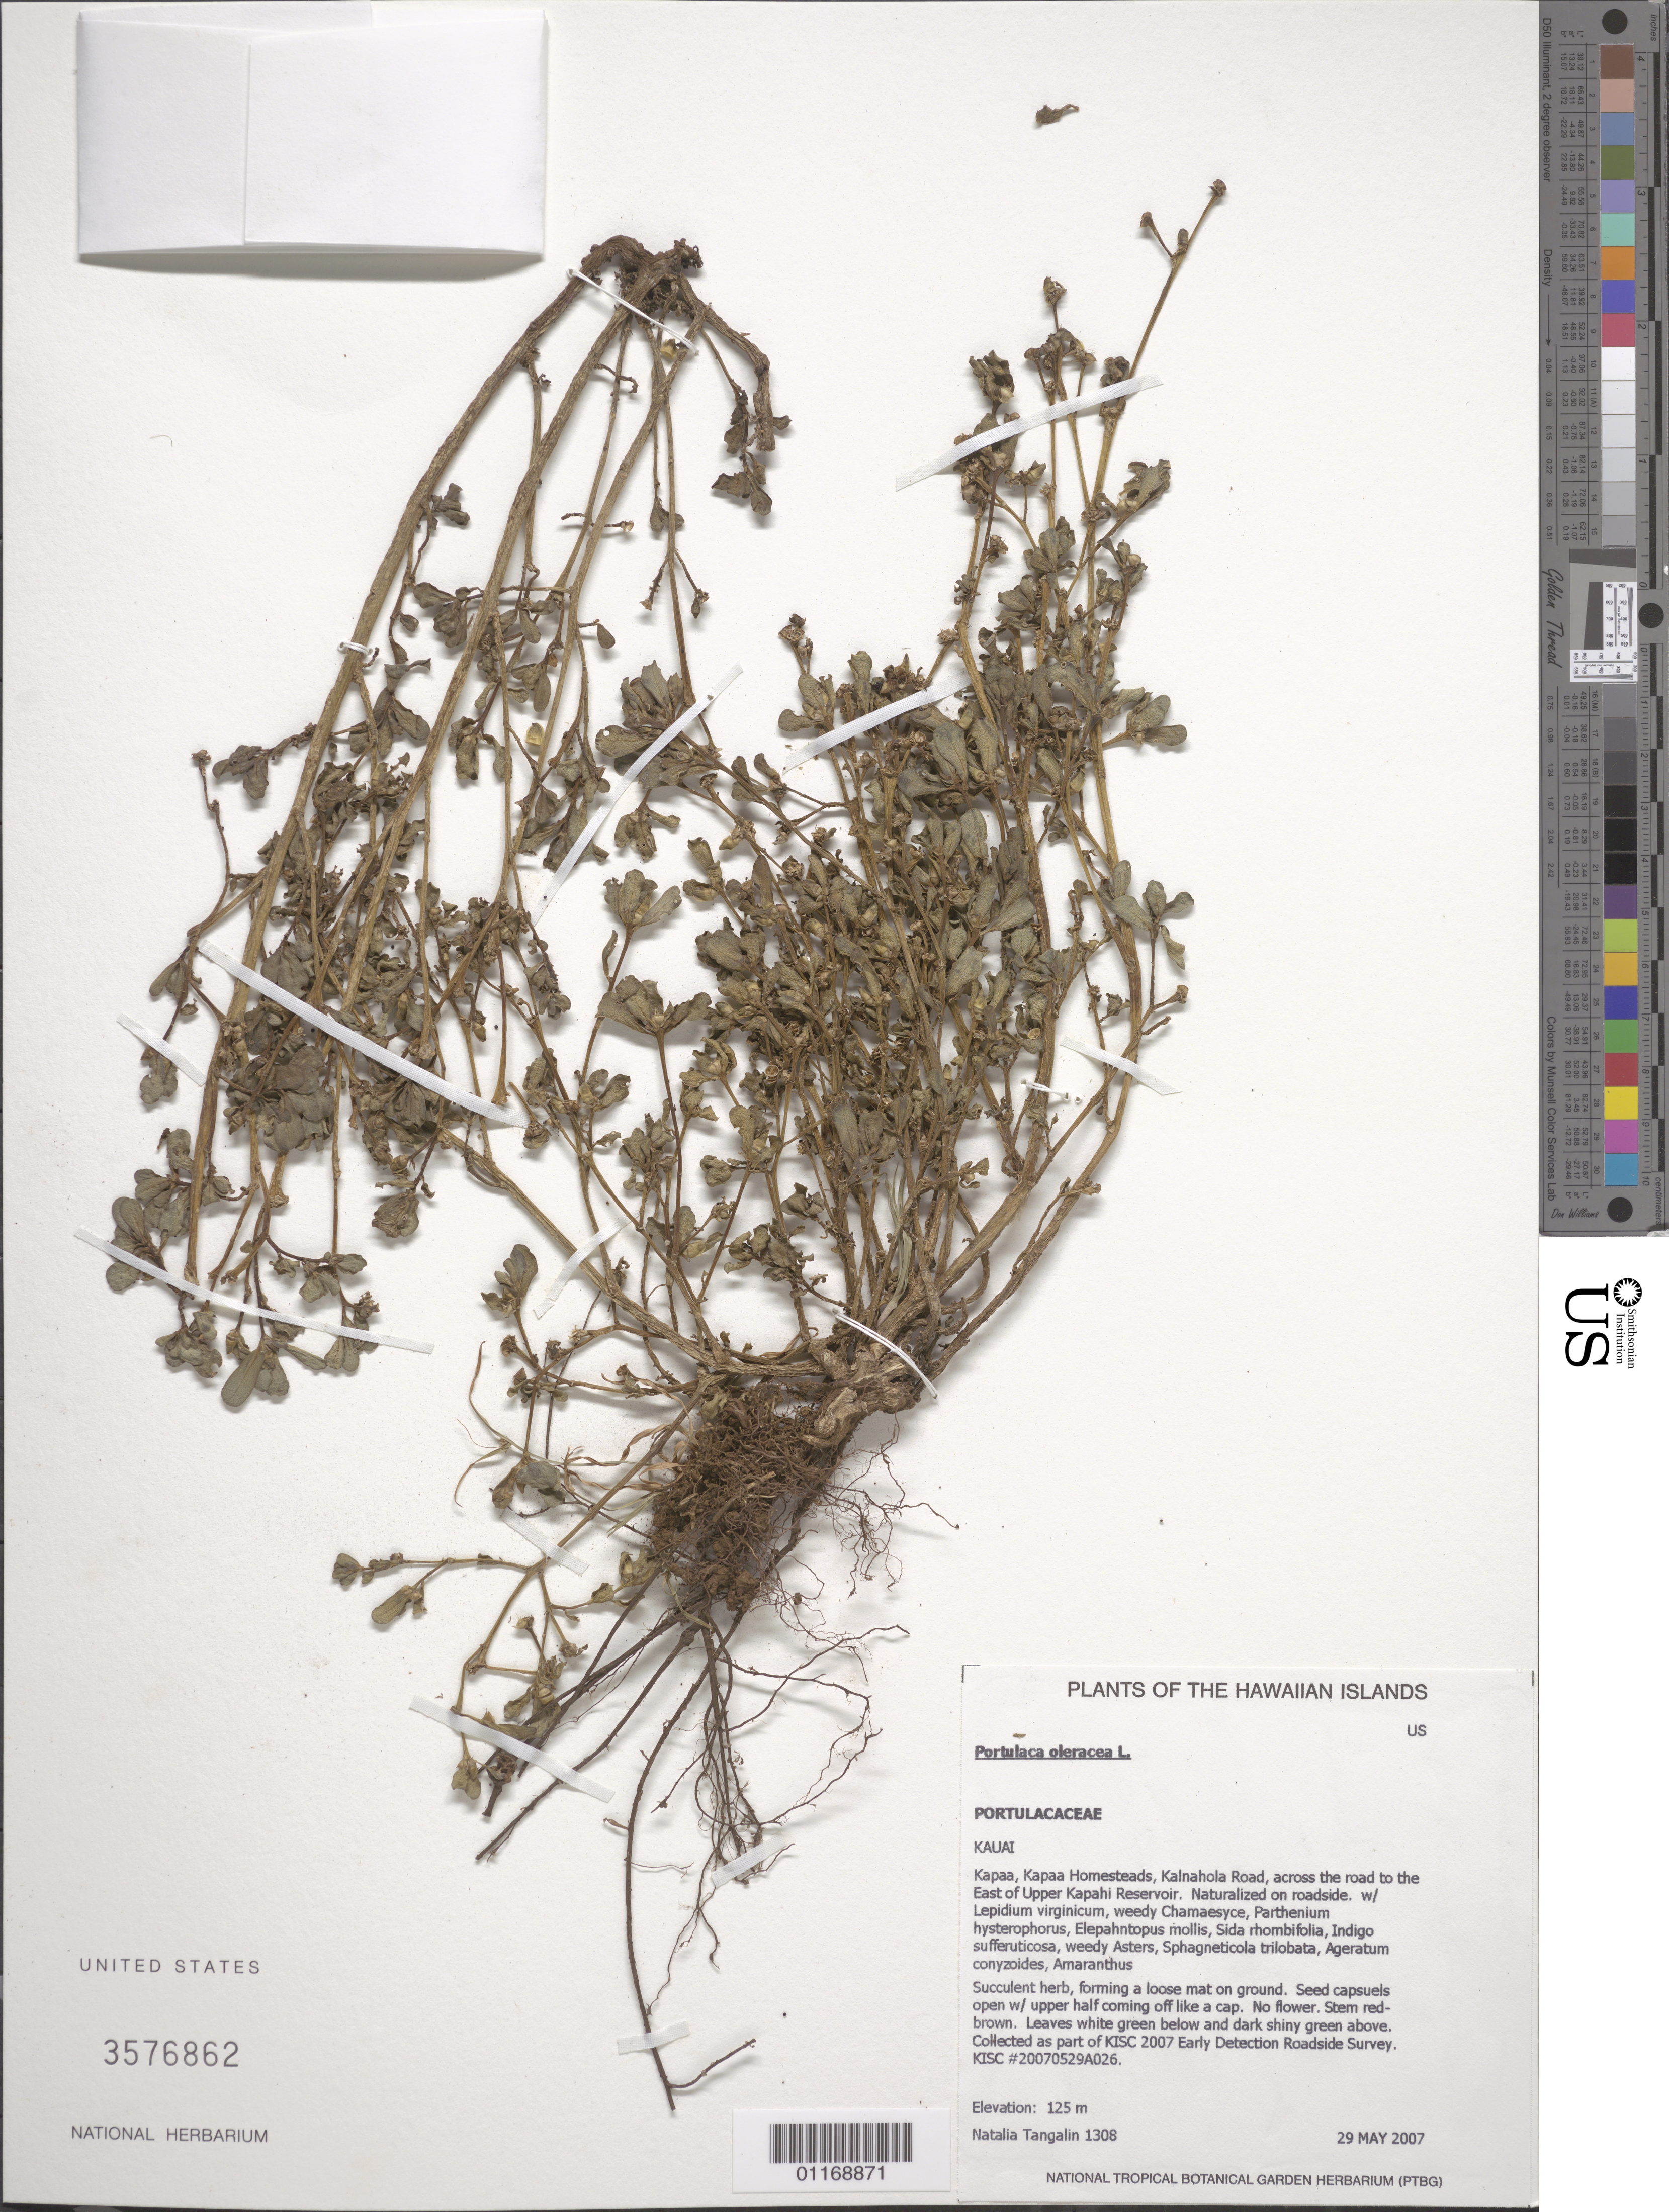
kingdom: Plantae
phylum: Tracheophyta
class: Magnoliopsida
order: Caryophyllales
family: Portulacaceae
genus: Portulaca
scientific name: Portulaca oleracea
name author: L.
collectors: N. Tangalin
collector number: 1308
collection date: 2007-05-29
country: United States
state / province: Hawaii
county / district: Kauai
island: Kaua'i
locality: Kapaa, Kapaa Homesteads, Kalnahola Road, across the road to the East of Upper Kapahi Reservoir.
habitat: Roadside.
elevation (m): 125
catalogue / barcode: US 3576862